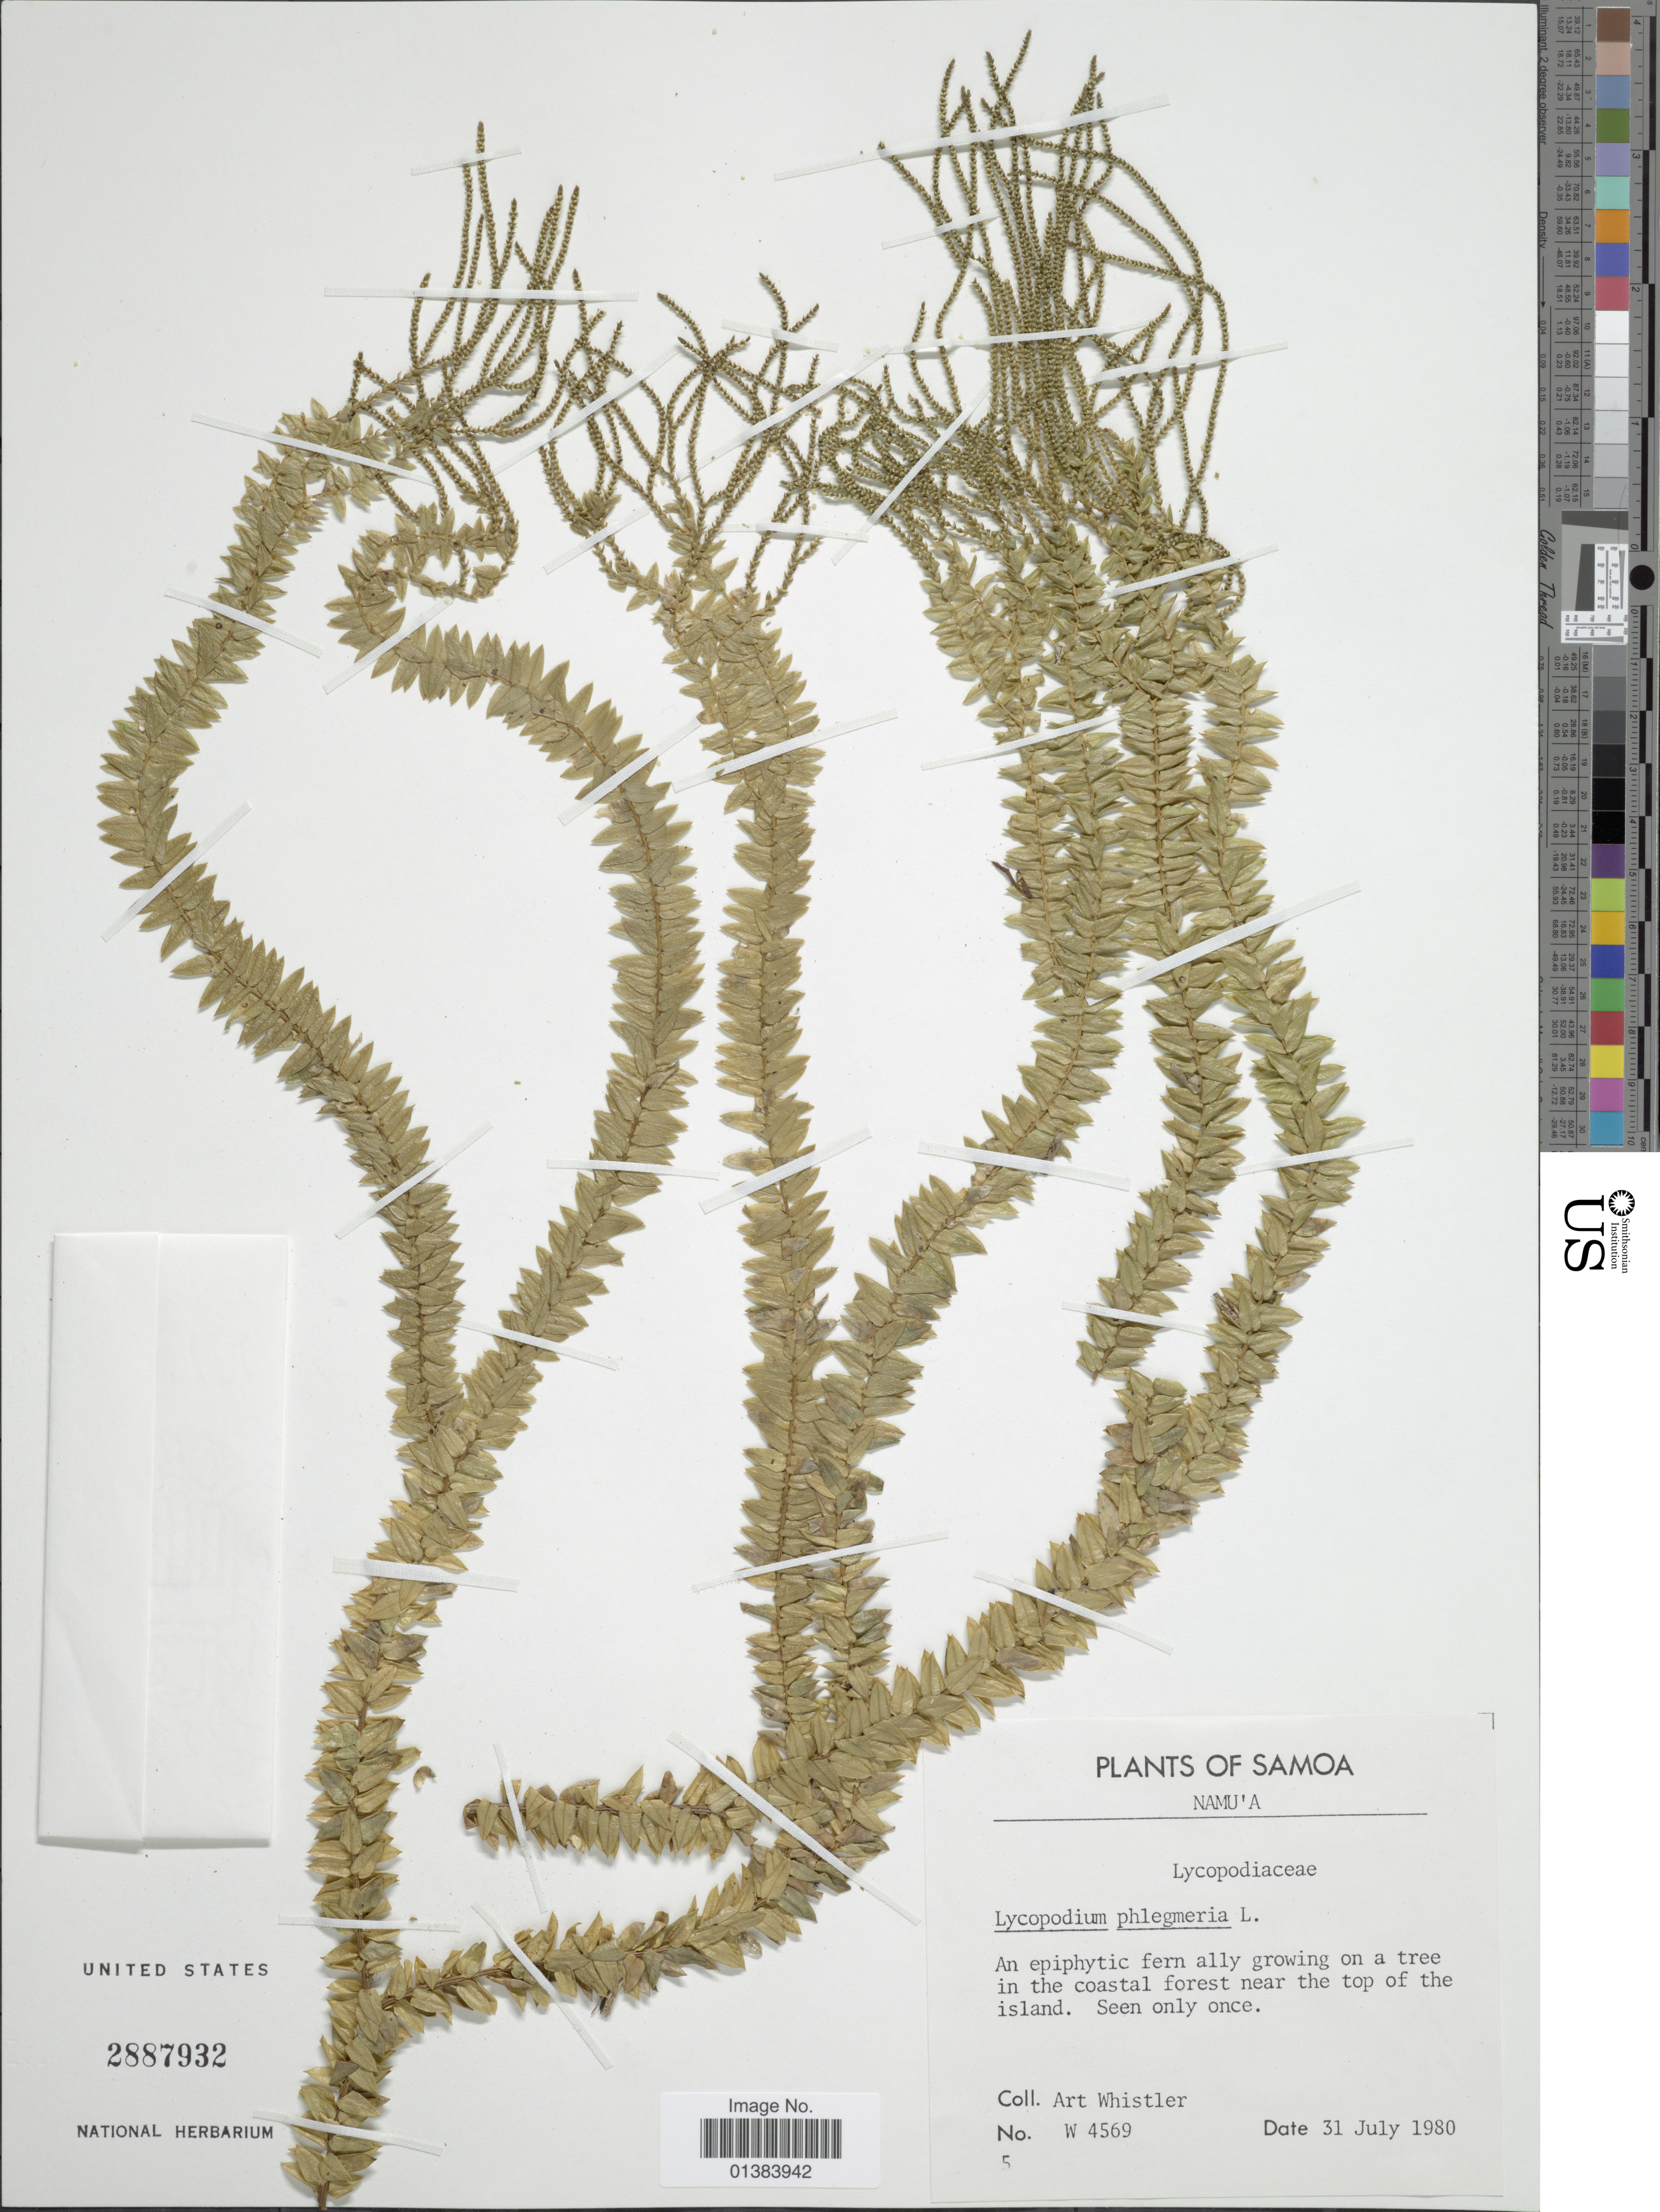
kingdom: Plantae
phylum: Tracheophyta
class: Lycopodiopsida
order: Lycopodiales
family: Lycopodiaceae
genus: Phlegmariurus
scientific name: Phlegmariurus australis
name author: (Willd.) A. R. Field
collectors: A. Whistler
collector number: W4569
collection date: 1980-07-31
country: Samoa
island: Namua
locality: in the coastal forest near the top of the island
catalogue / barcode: US 2887932